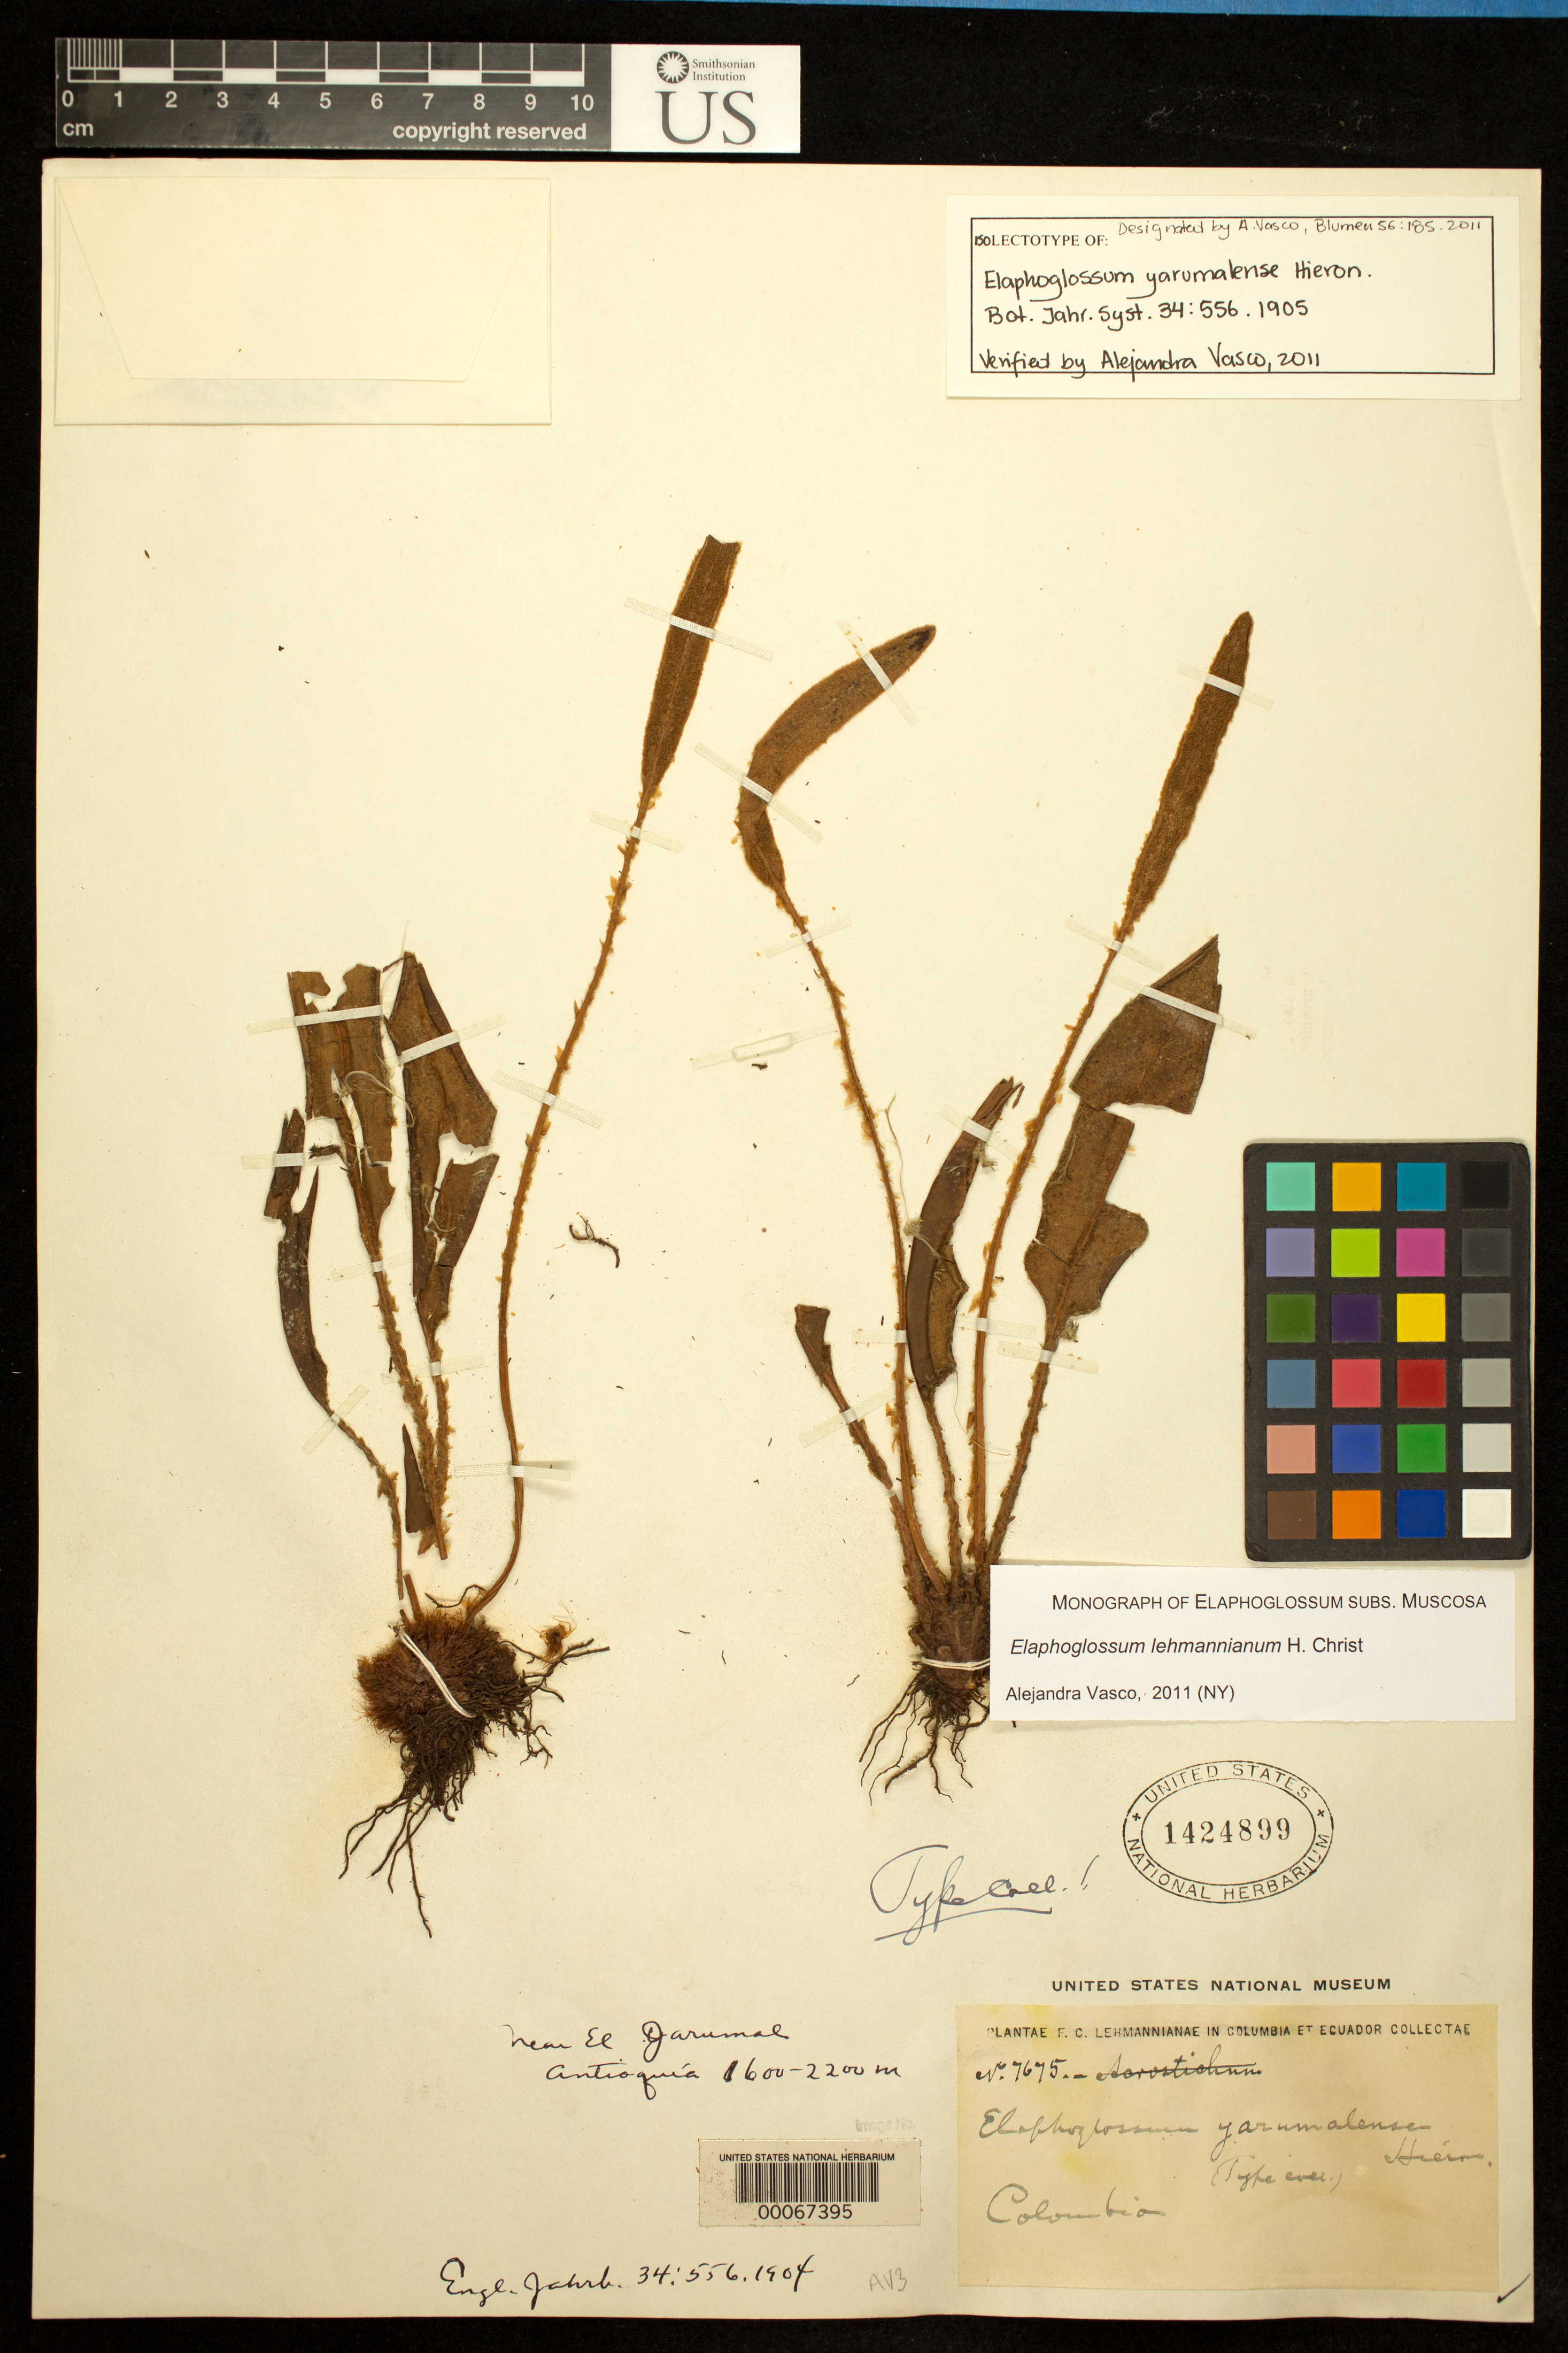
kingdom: Plantae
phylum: Tracheophyta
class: Polypodiopsida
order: Polypodiales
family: Dryopteridaceae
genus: Elaphoglossum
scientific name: Elaphoglossum yarumalense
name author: Hieron.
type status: Isolectotype; Isotype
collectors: F. C. Lehmann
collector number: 7675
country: Colombia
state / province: Antioquia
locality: Near El Yarumal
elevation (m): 1600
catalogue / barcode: US 1424899